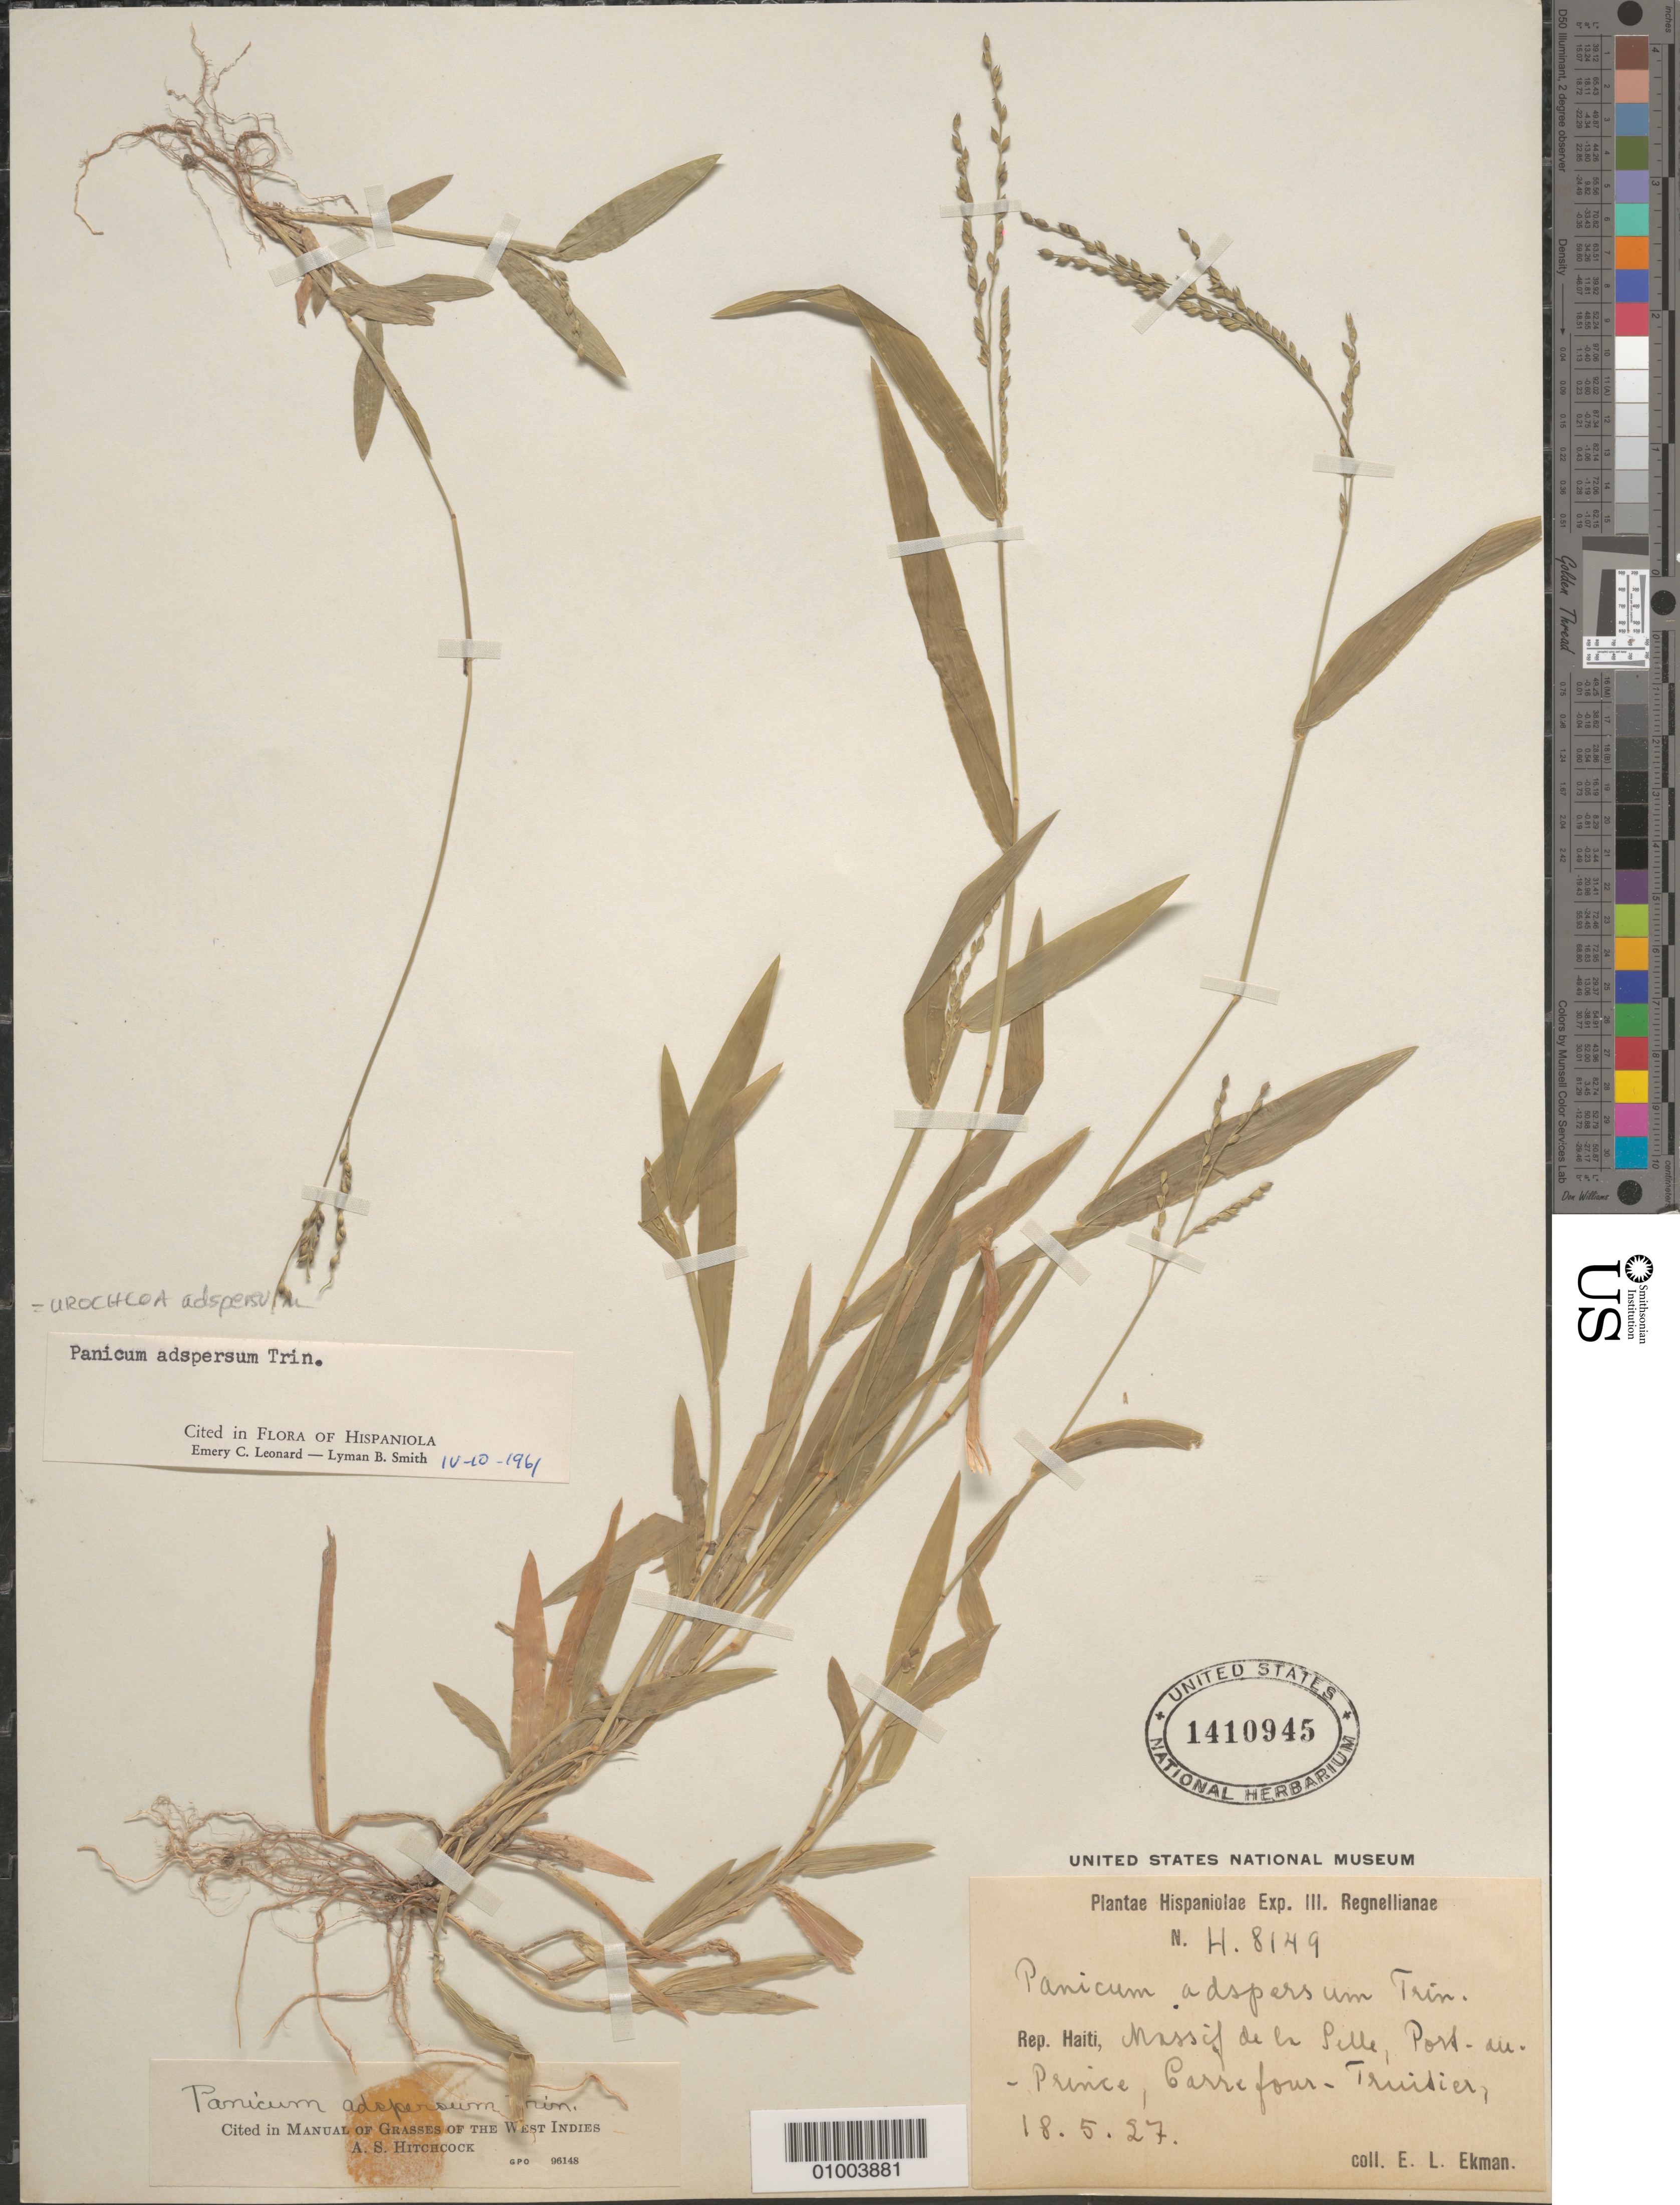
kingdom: Plantae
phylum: Tracheophyta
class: Liliopsida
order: Poales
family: Poaceae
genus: Urochloa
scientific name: Urochloa adspersa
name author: (Trin.) R.D. Webster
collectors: E. L. Ekman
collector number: H 8149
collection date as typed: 18 May 1927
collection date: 1927-05-18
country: Haiti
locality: Massif de la Pelle, Port-au-Prince, Carrefour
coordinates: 0 N, 0 E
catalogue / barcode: US 1410945